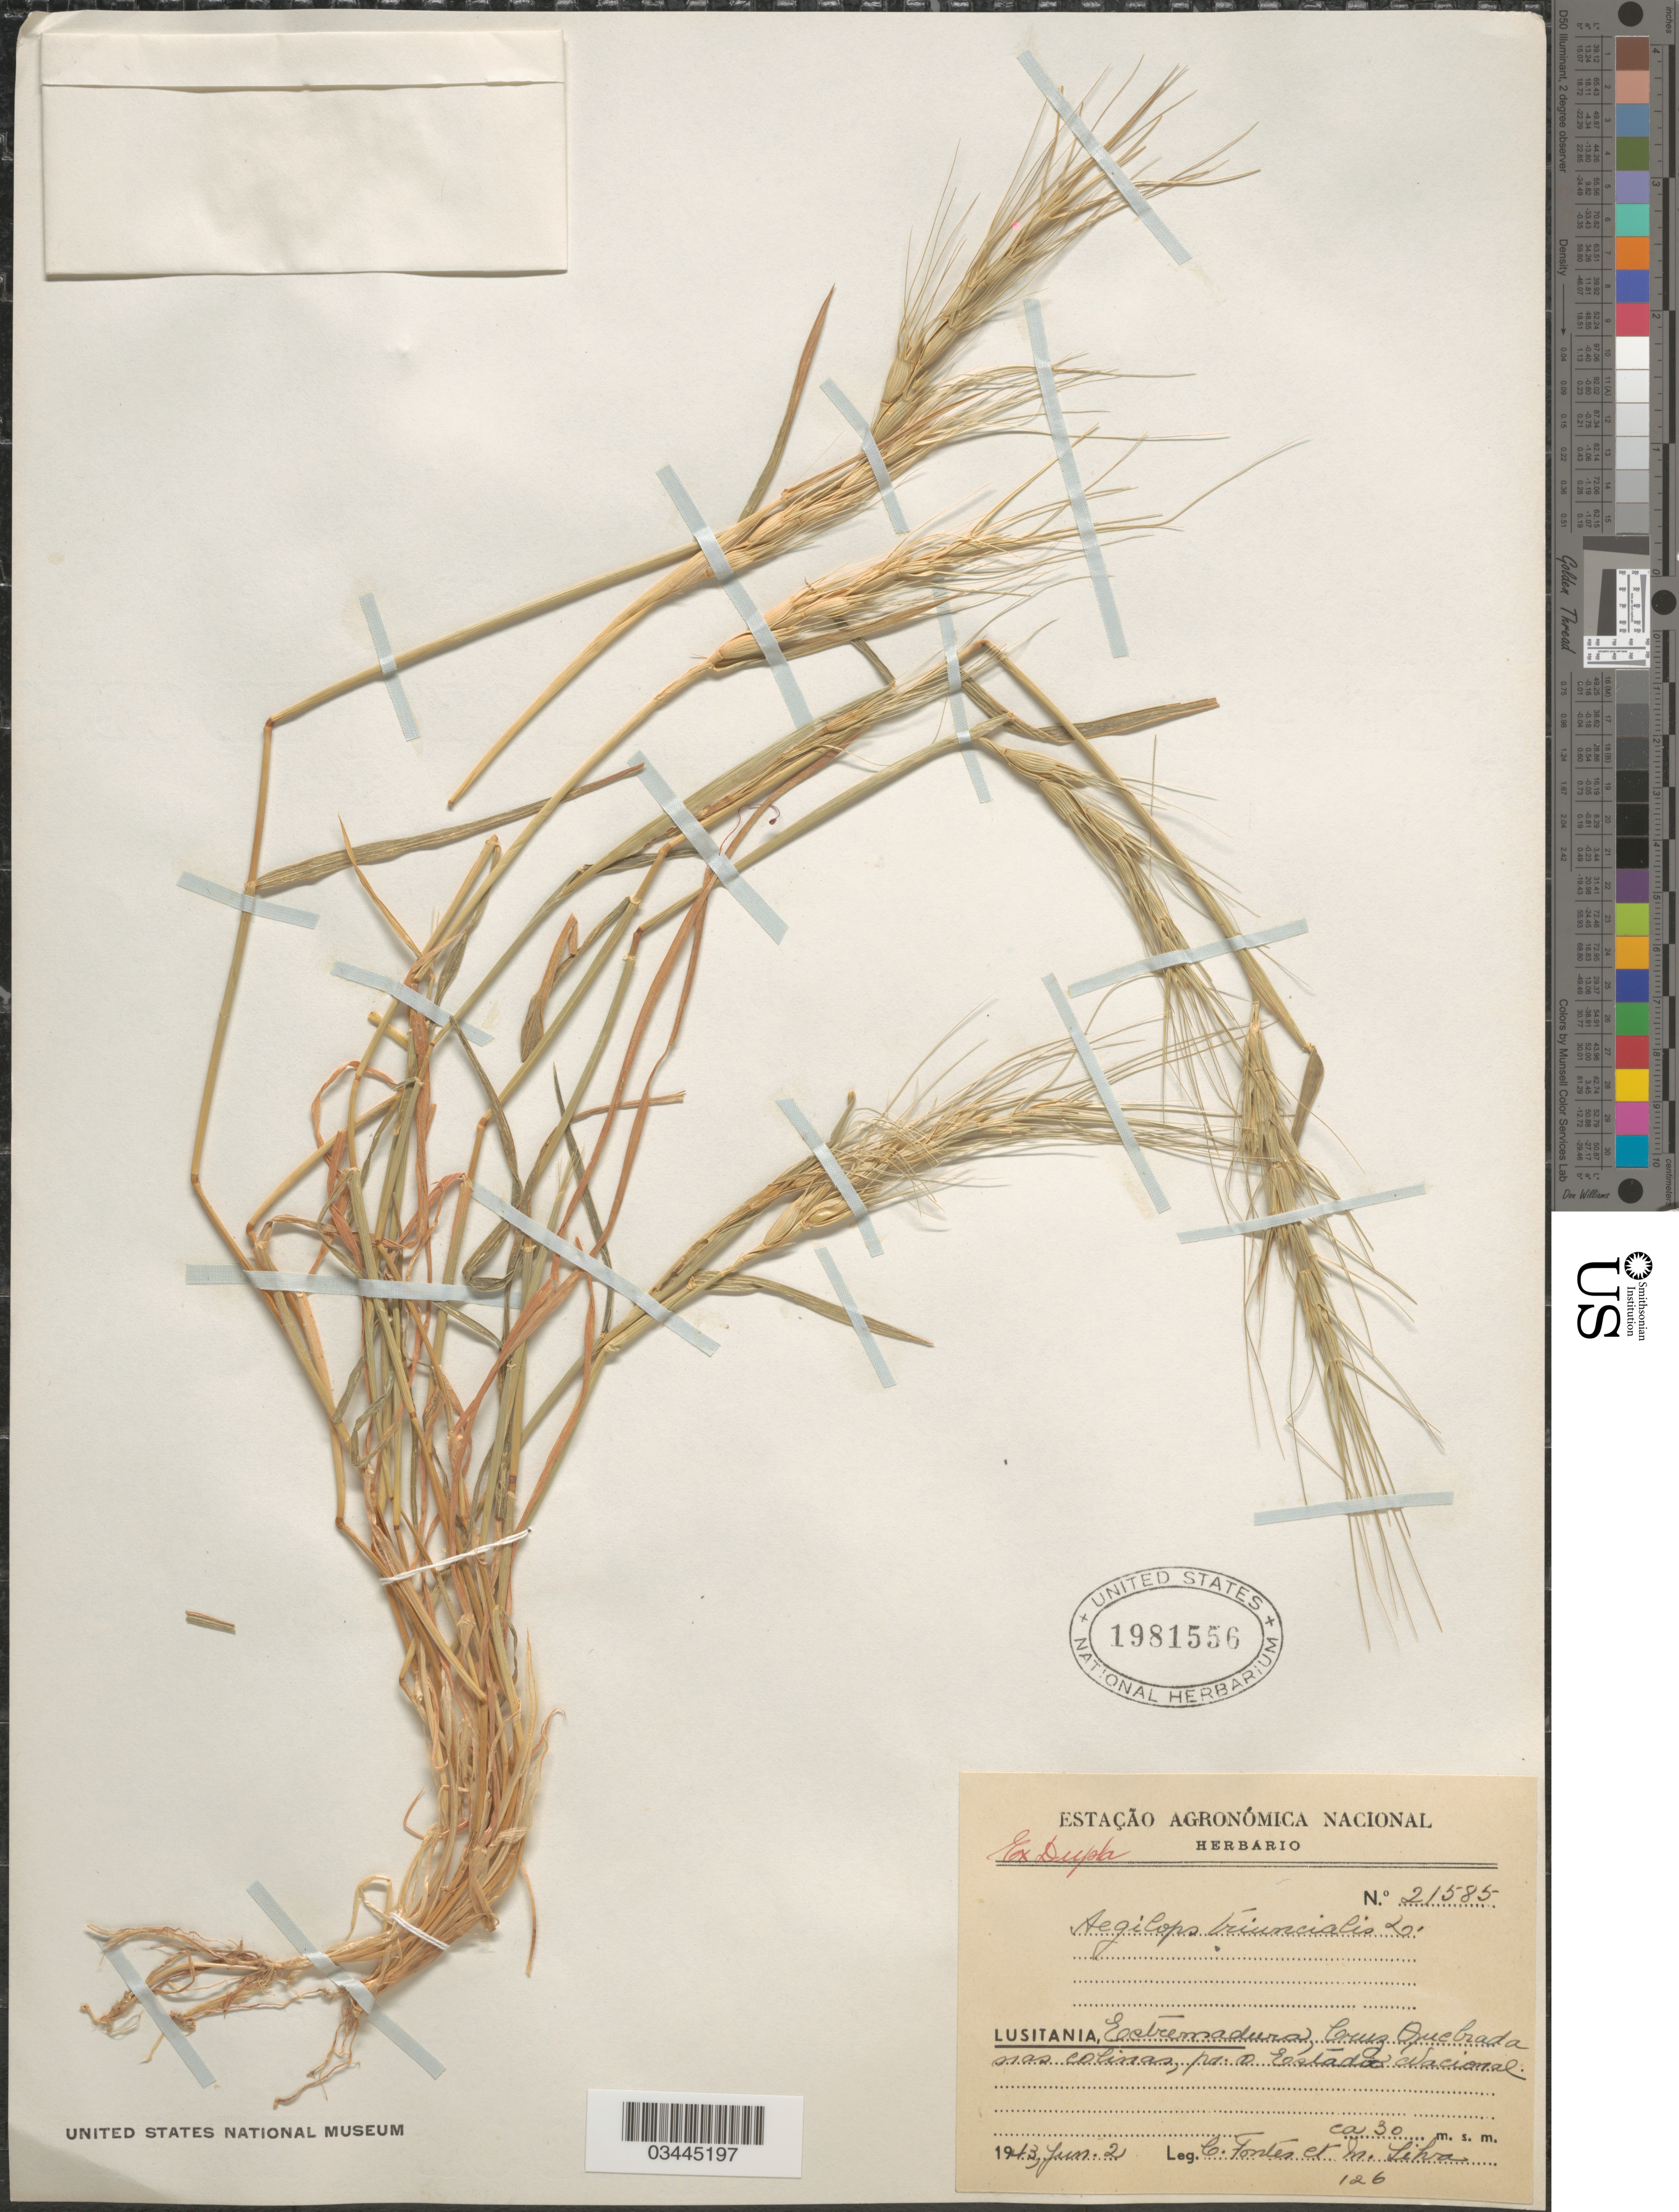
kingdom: Plantae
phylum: Tracheophyta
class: Liliopsida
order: Poales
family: Poaceae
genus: Aegilops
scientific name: Aegilops triuncialis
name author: L.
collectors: C. Fontes & M. Liha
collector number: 126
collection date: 1943-06-02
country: Portugal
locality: Lusitania, Extremadura Cruz Quebrada nas colinas, pr. o Estada Nacional.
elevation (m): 30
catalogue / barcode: US 1981556